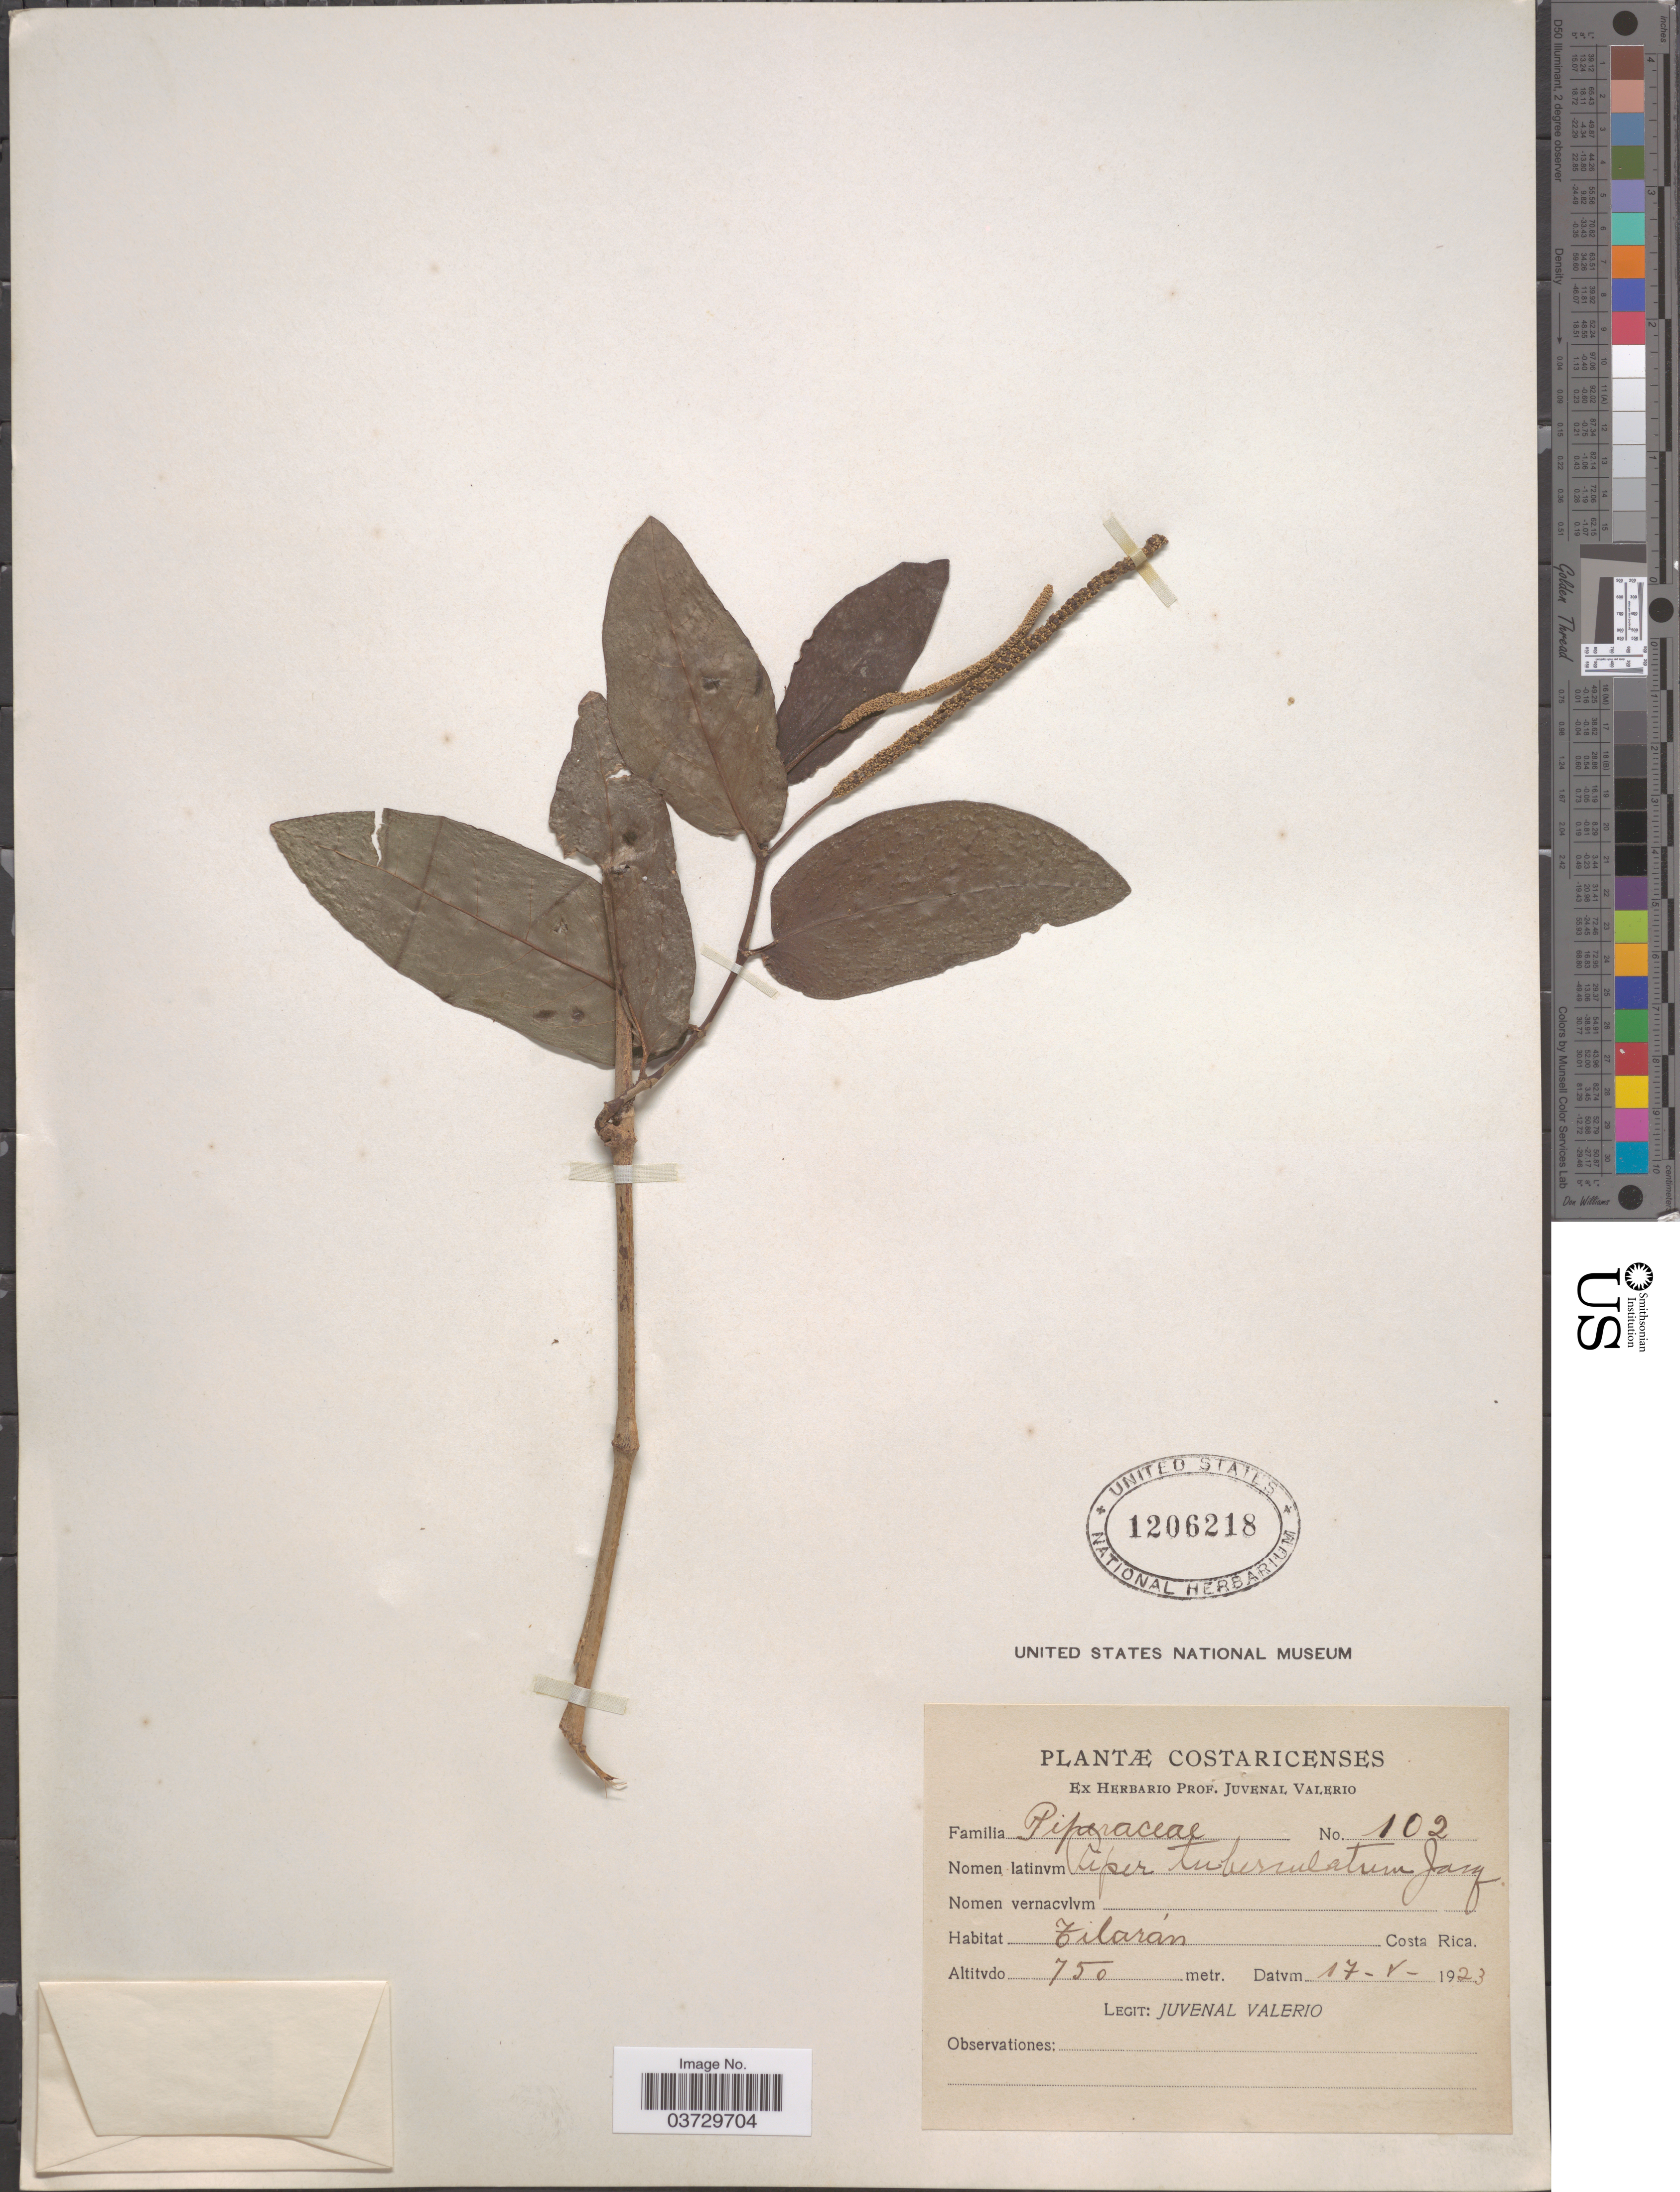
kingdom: Plantae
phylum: Tracheophyta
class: Magnoliopsida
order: Piperales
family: Piperaceae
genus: Piper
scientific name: Piper tuberculatum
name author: Jacq.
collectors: J. Valerio R.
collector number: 102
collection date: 1923-05-17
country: Costa Rica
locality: Tilarán.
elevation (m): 750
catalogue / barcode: US 1206218